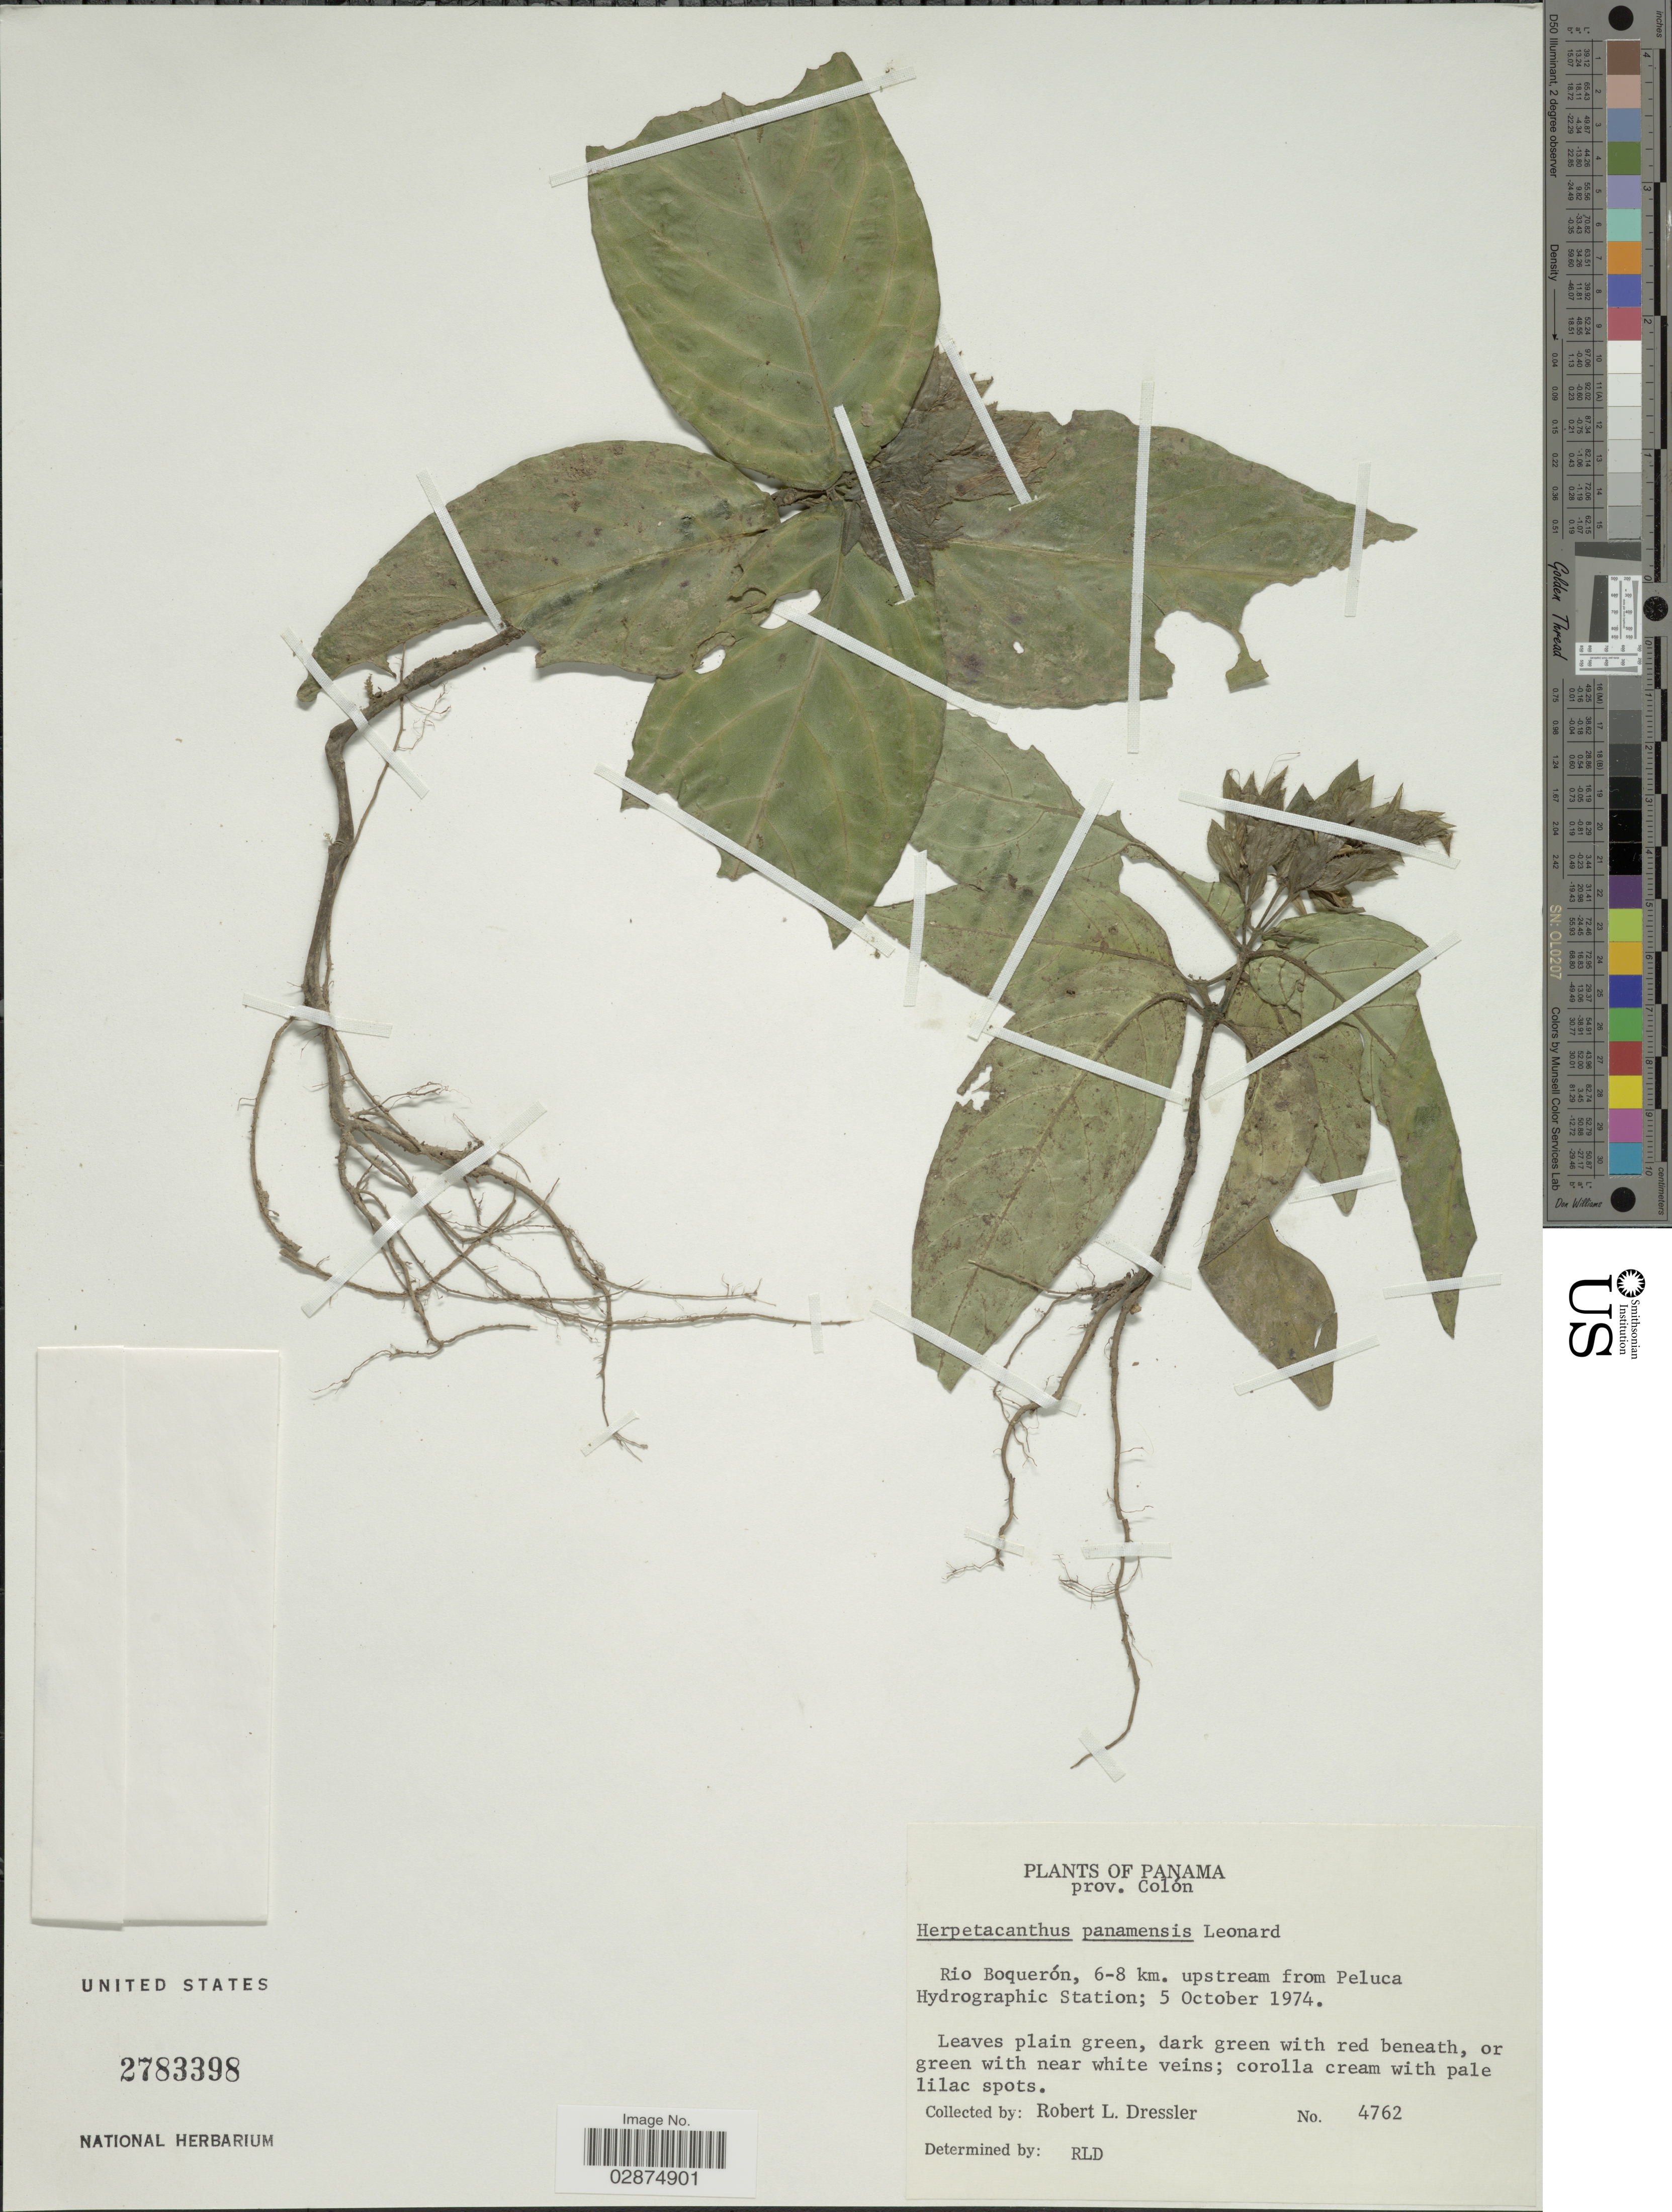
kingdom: Plantae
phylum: Tracheophyta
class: Magnoliopsida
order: Lamiales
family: Acanthaceae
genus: Herpetacanthus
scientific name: Herpetacanthus panamensis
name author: Leonard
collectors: R. Dressler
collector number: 4762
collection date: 1974-10-05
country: Panama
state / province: Colón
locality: Rio Boquerón, 6-8 km. upstream from Peluca Hydrographic Station.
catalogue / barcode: US 2783398